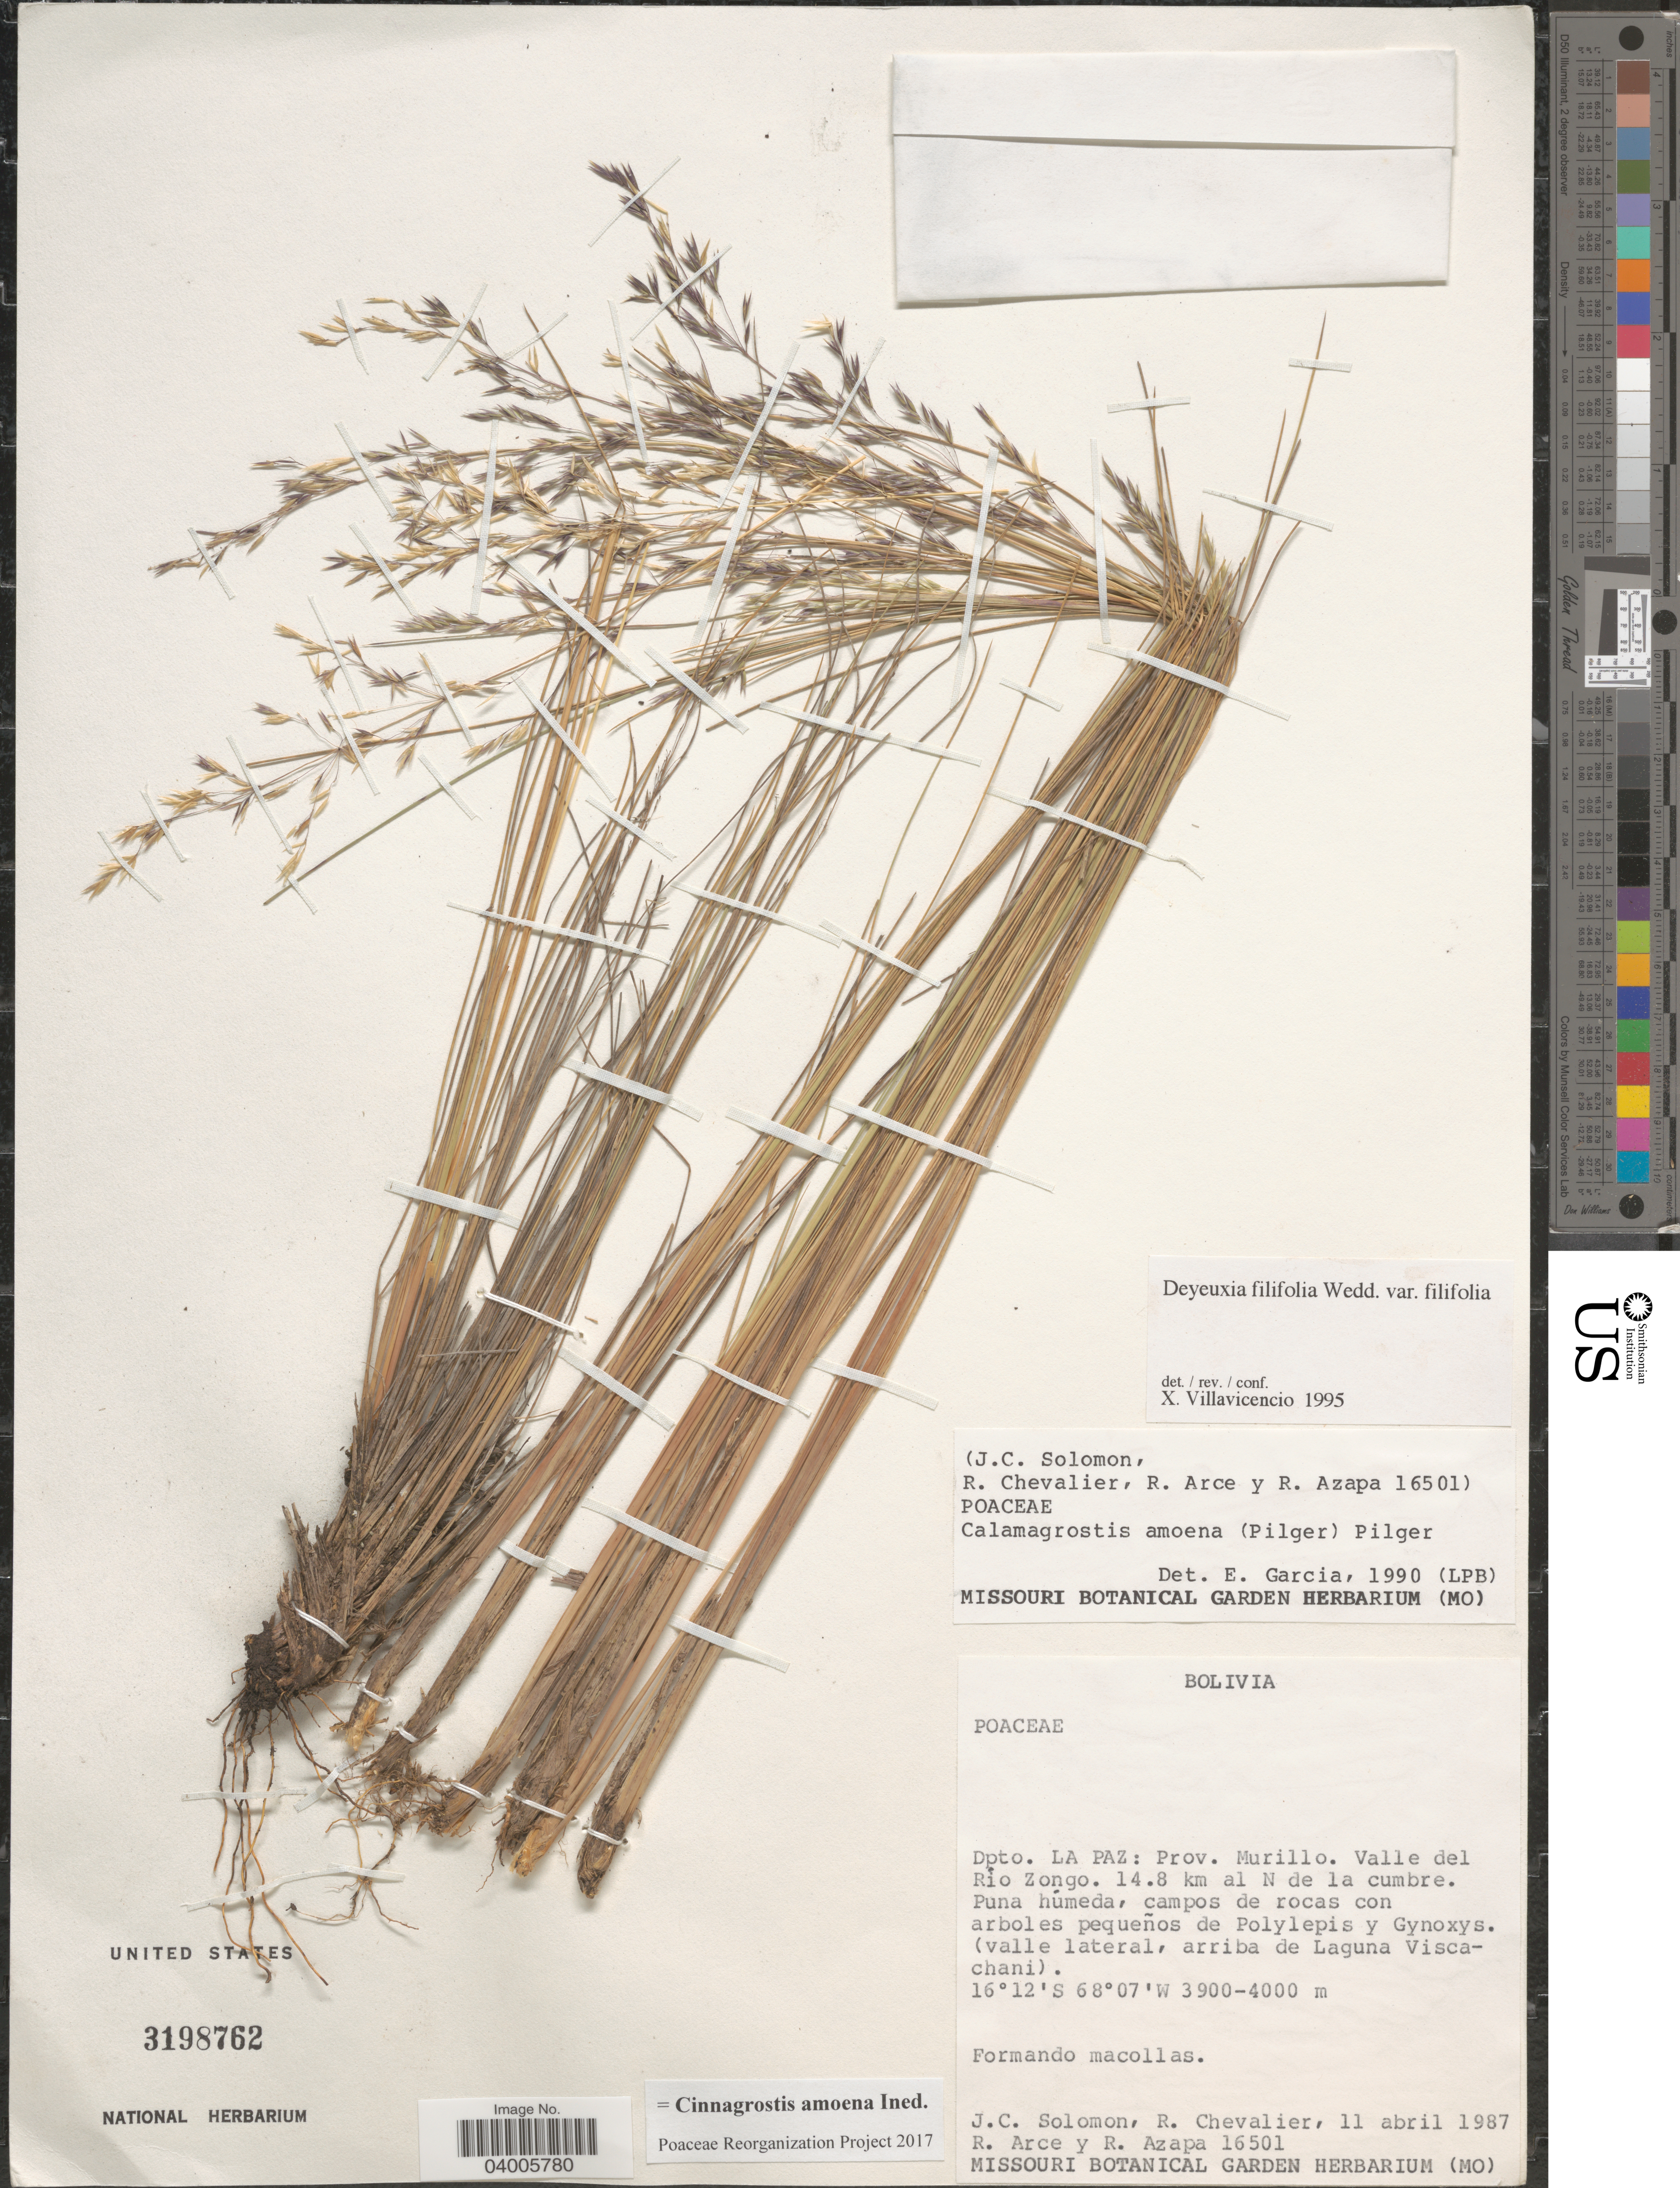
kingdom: Plantae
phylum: Tracheophyta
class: Liliopsida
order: Poales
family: Poaceae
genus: Cinnagrostis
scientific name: Cinnagrostis filifolia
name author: (Wedd.) P.M. Peterson et al.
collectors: J. C. Solomon, R. C. Chevalier, R. Arce & R. Azapa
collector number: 16501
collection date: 1987-04-11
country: Bolivia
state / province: La Paz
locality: Dpto. La Paz: Prov. Murillo. Valle del Río Zongo. 14.8 km al N de la cumbre.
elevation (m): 3900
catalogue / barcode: US 3198762